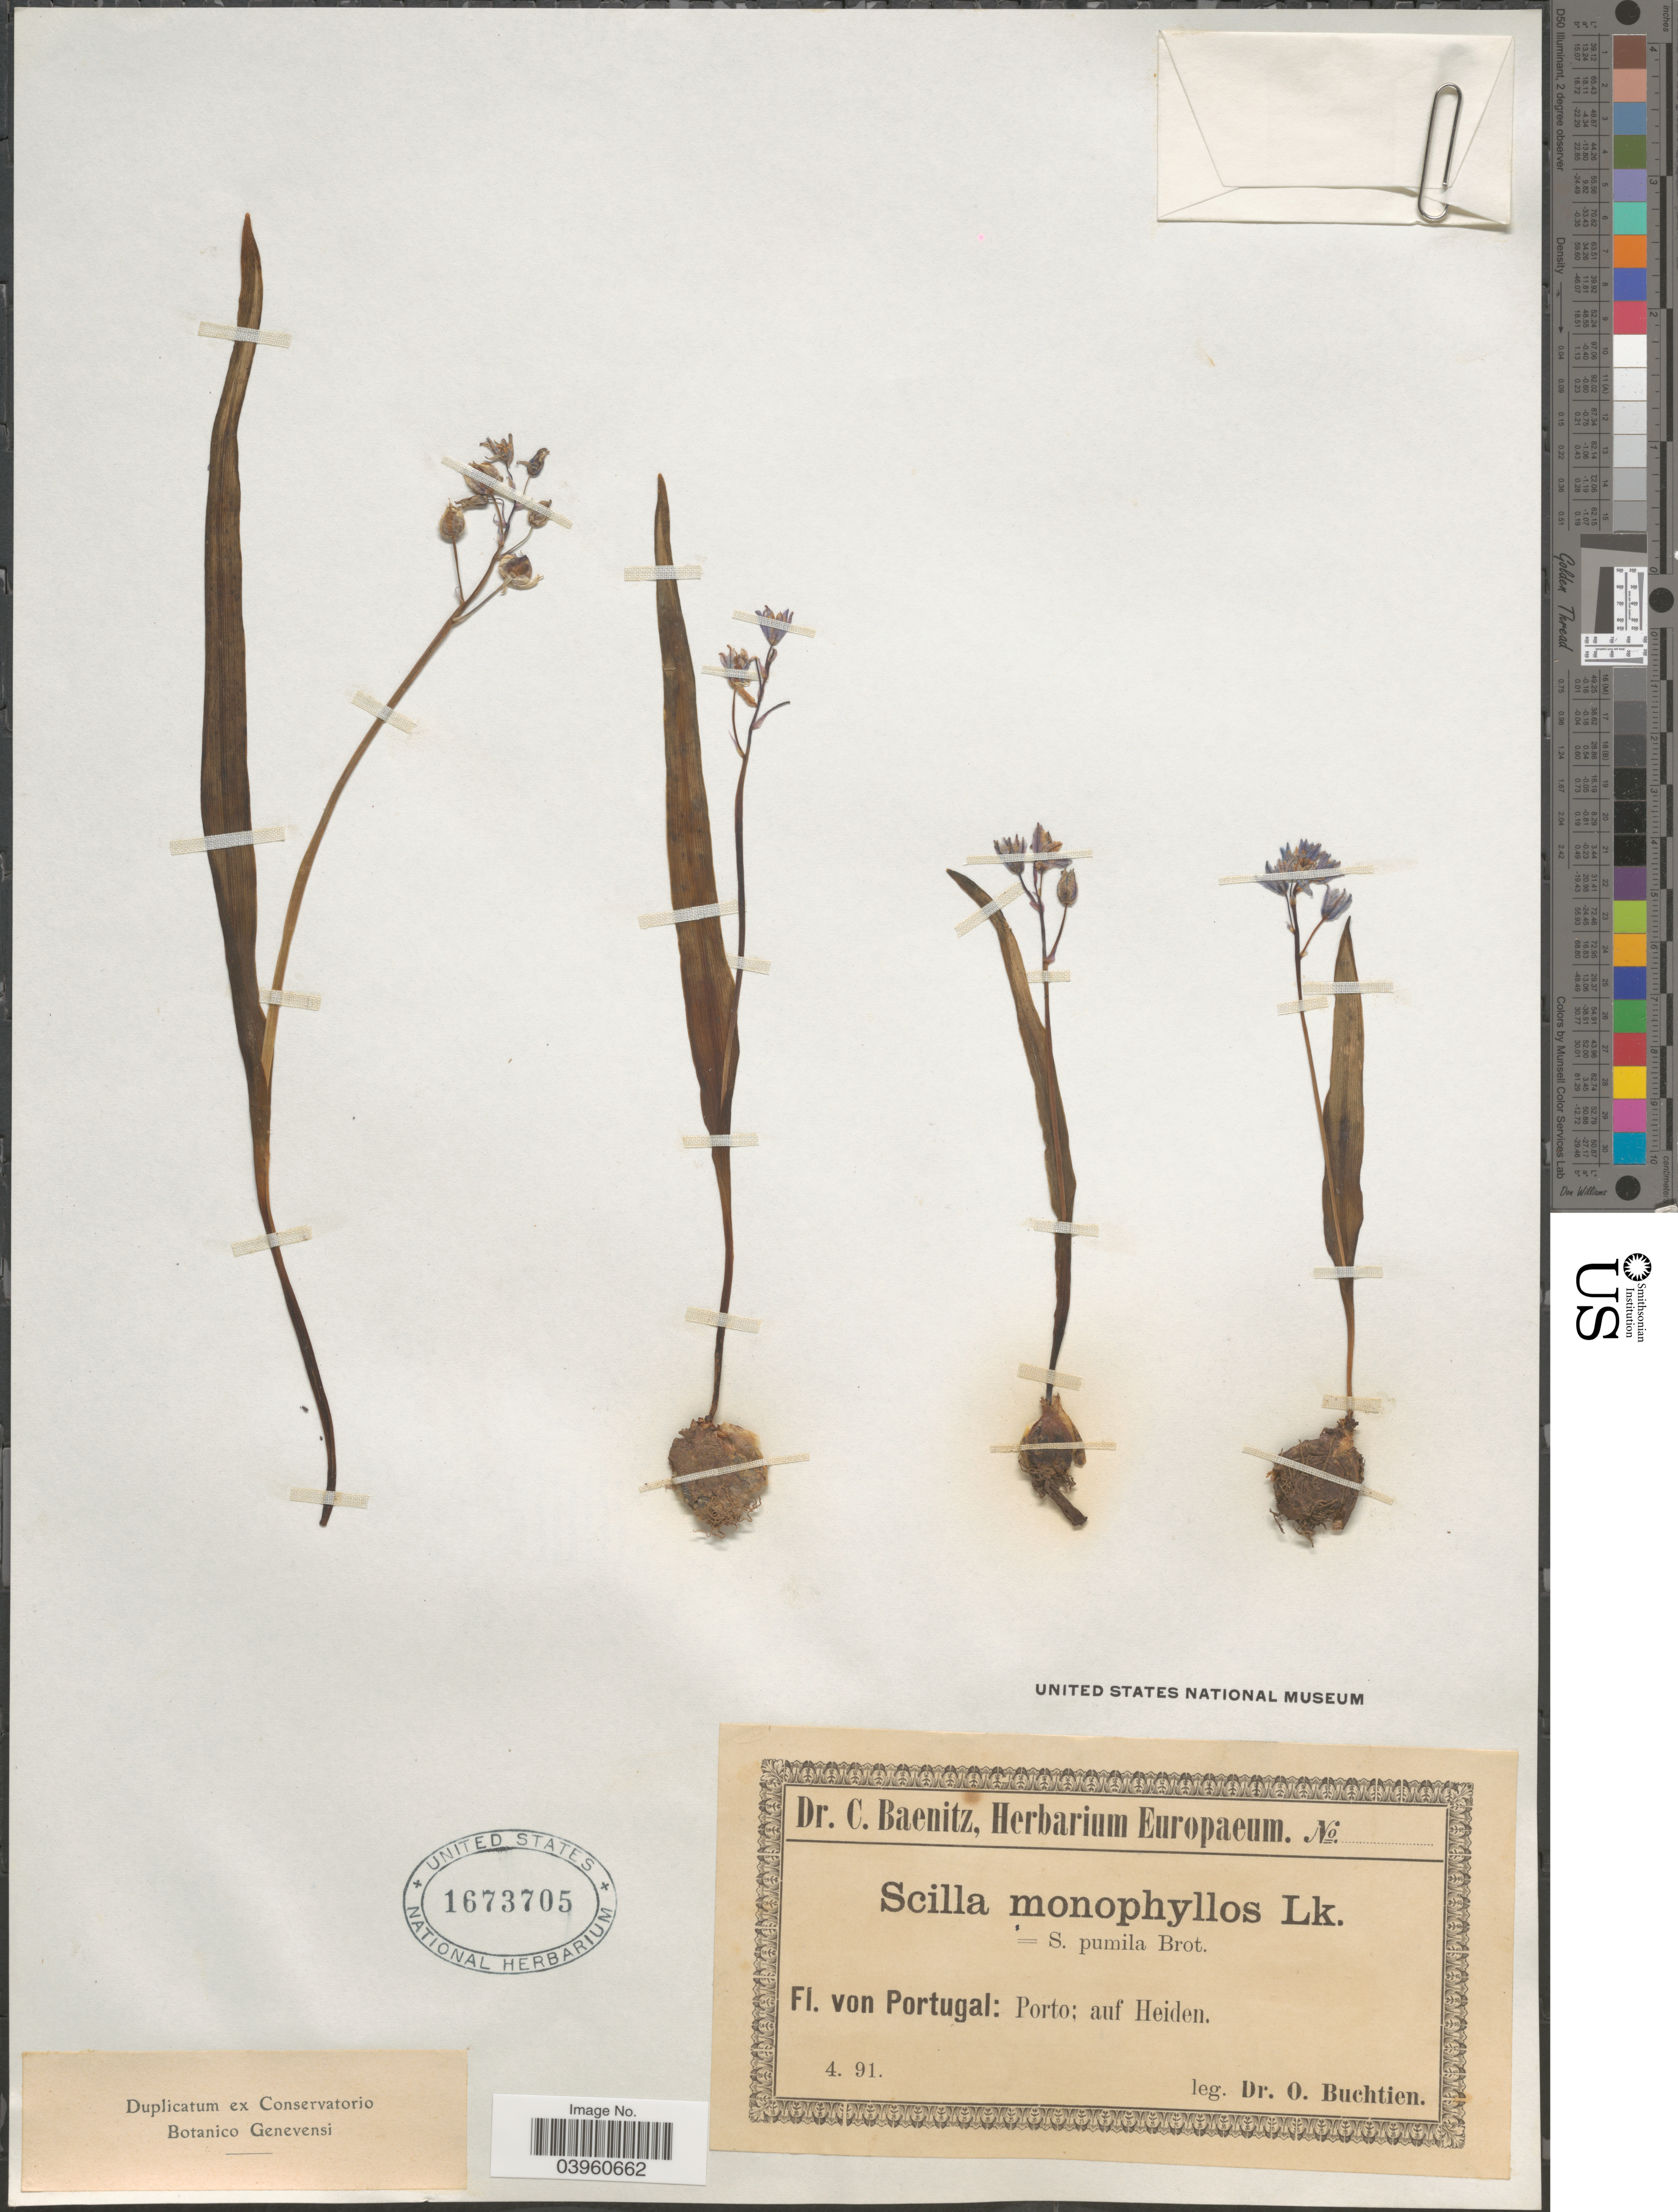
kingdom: Plantae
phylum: Tracheophyta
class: Liliopsida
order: Asparagales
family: Asparagaceae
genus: Scilla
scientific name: Scilla monophyllos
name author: Link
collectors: O. Buchtien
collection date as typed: Transcribed d/m/y: /4/91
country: Portugal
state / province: Porto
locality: Auf Heiden.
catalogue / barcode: US 1673705